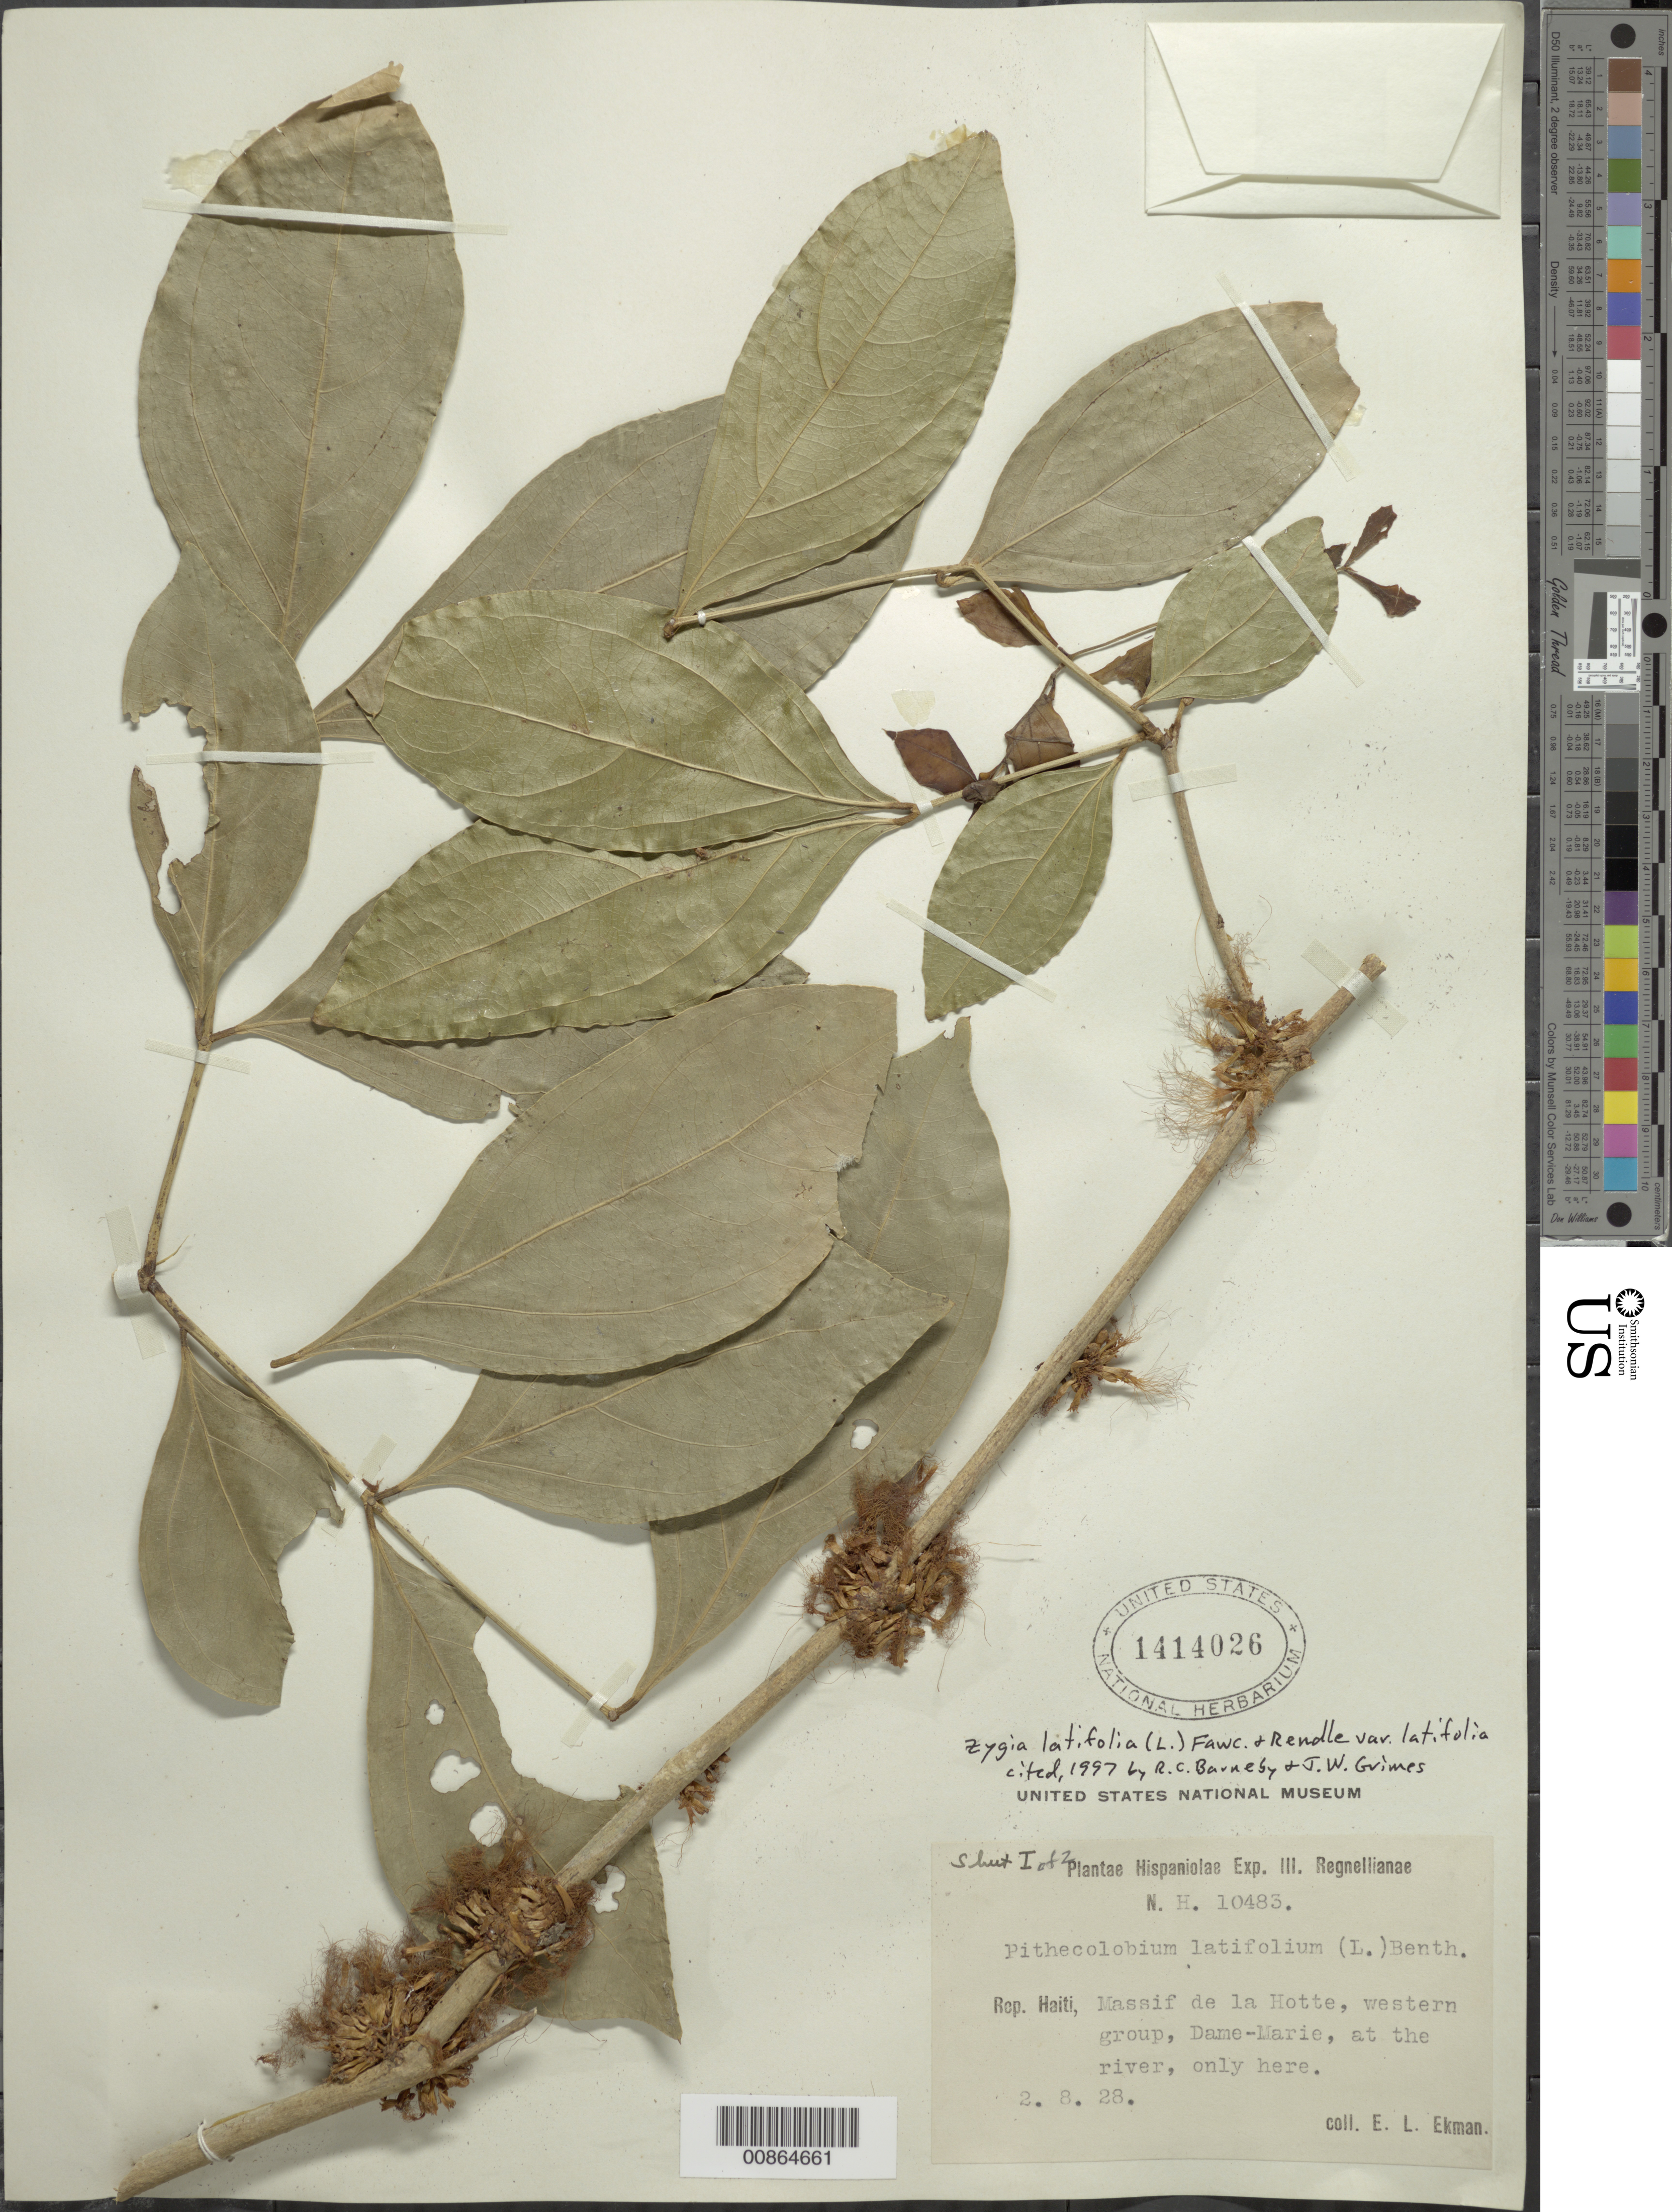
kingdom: Plantae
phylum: Tracheophyta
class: Magnoliopsida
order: Fabales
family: Fabaceae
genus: Zygia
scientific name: Zygia latifolia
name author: (L.) Fawc. & Rendle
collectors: E. L. Ekman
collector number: H 10483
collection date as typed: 02 Aug 1928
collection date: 1928-08-02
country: Haiti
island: Hispaniola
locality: Massif de la Hotte, western group, Dame-Marie.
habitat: At the river, only here.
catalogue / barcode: US 1414026